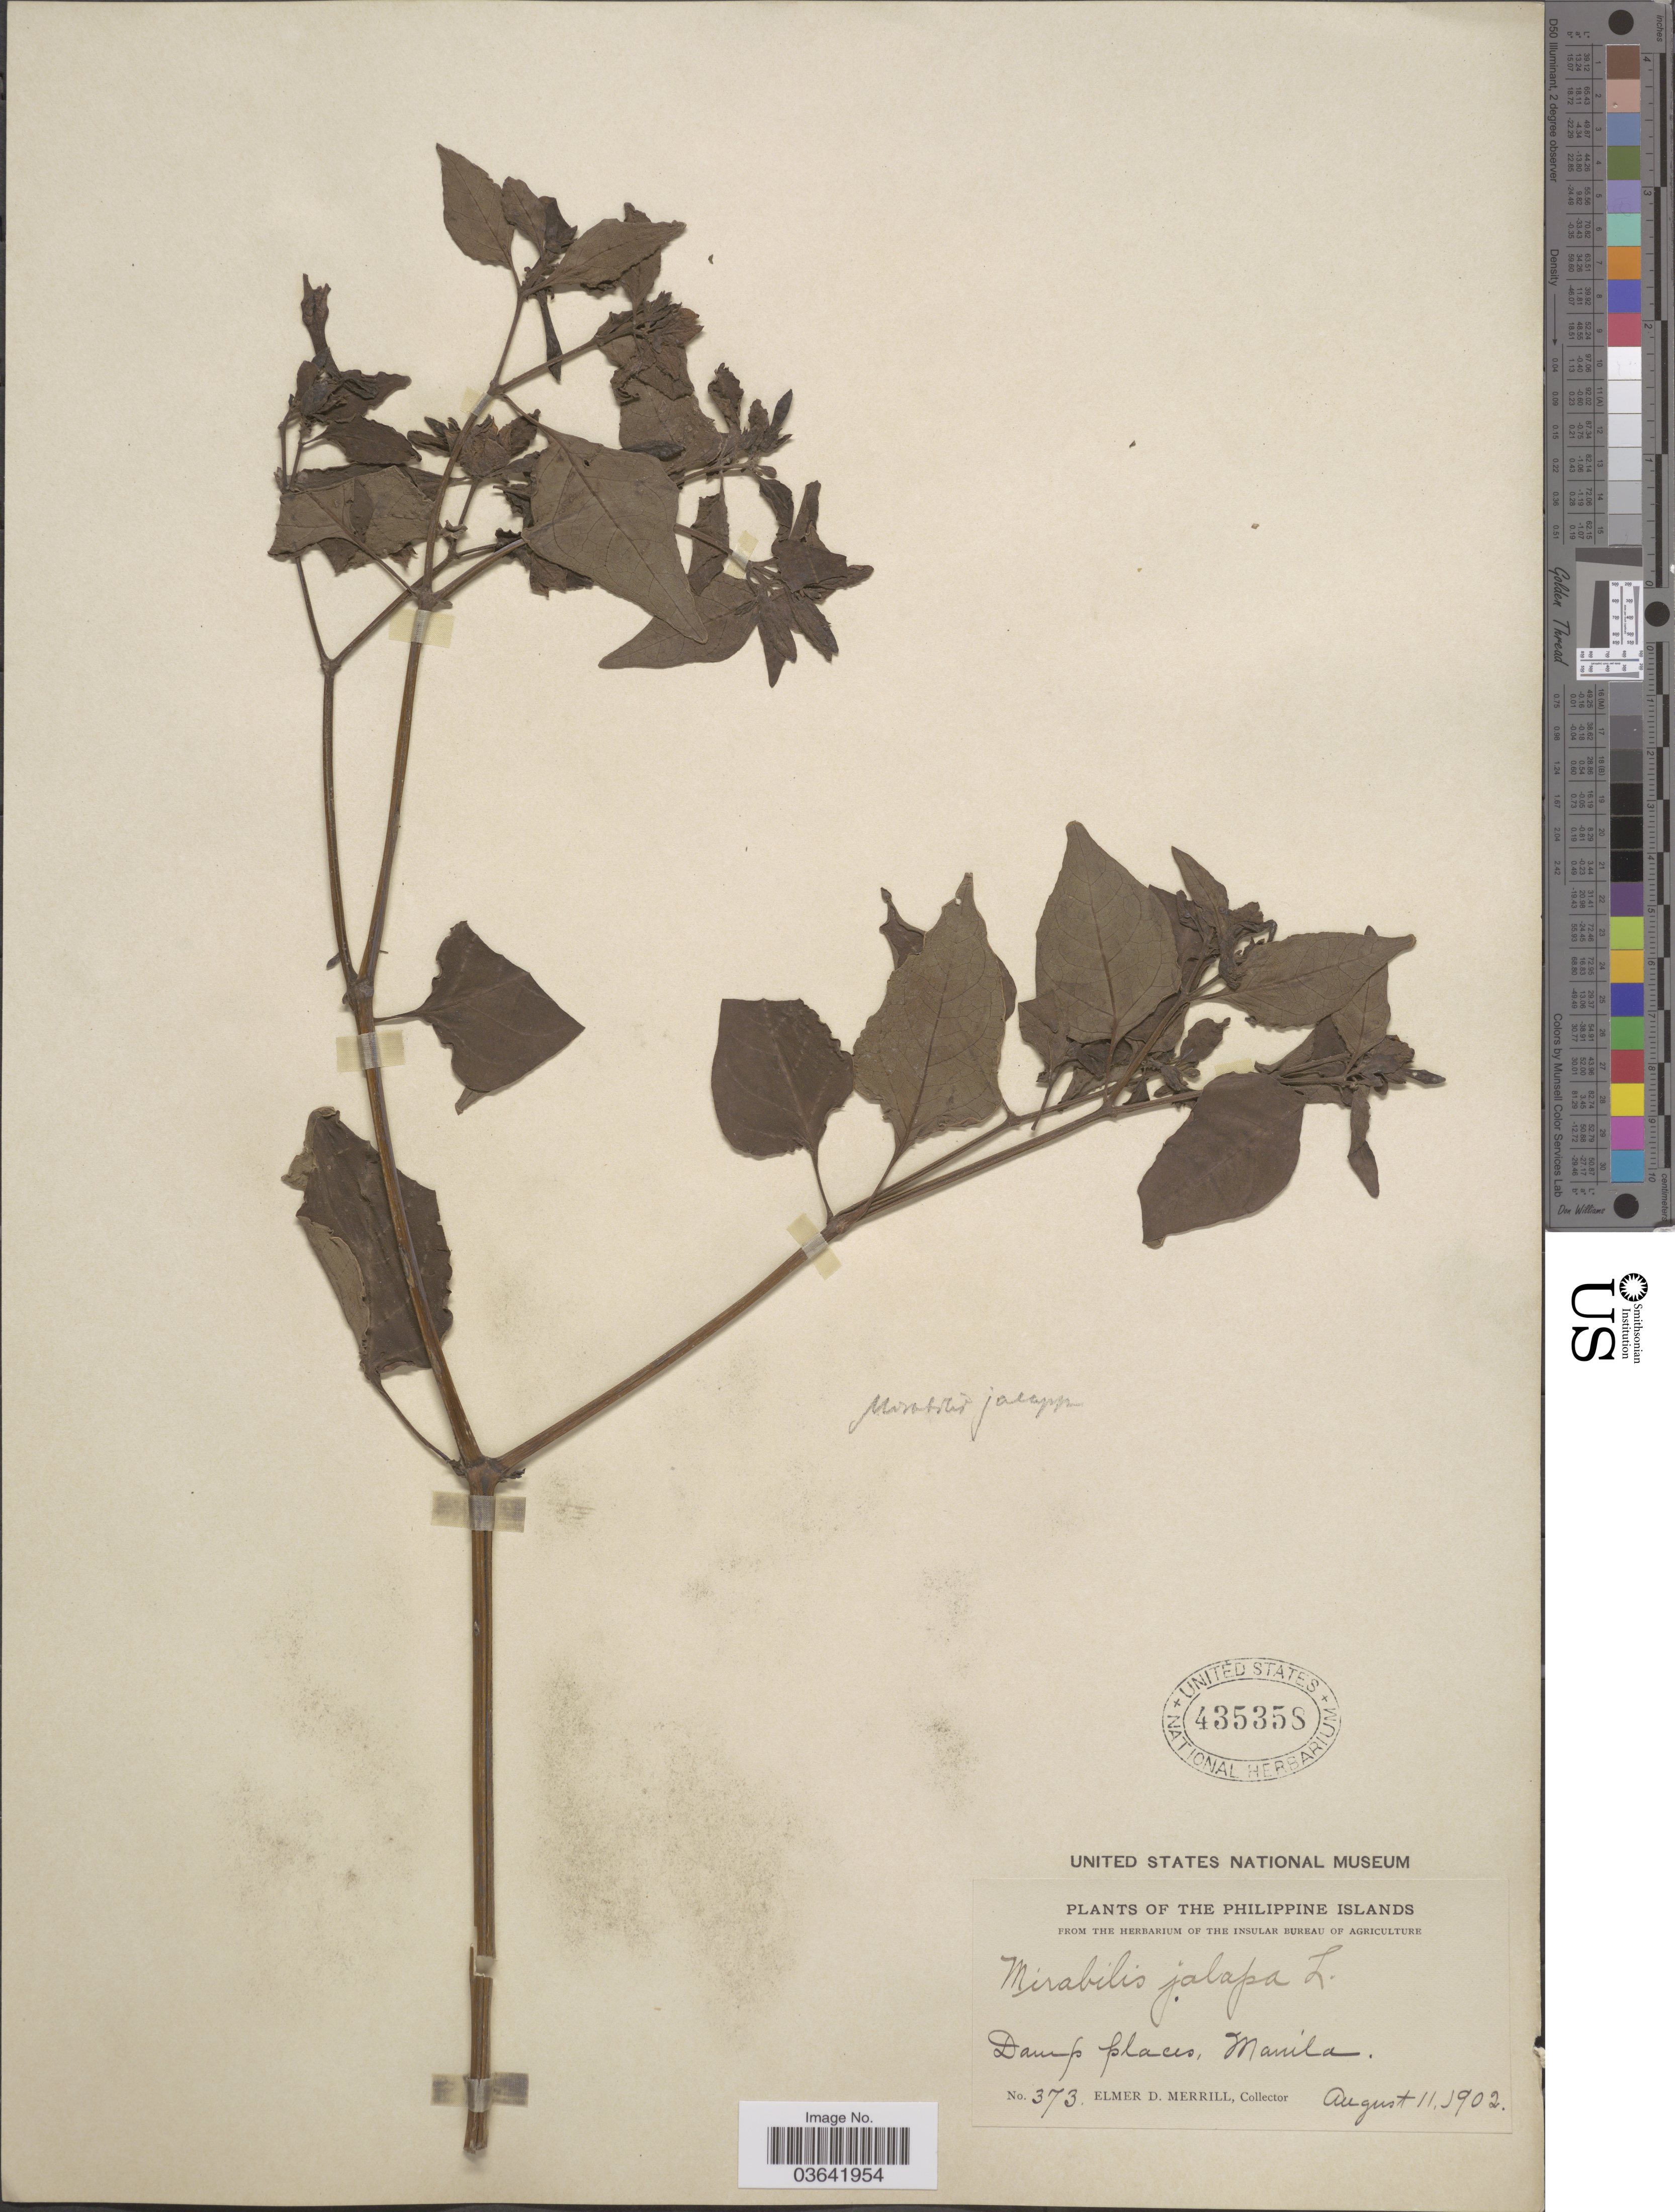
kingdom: Plantae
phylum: Tracheophyta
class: Magnoliopsida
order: Caryophyllales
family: Nyctaginaceae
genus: Mirabilis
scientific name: Mirabilis jalapa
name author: L.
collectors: E. D. Merrill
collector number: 373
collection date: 1902-08-11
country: Philippines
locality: Damp places, Manila.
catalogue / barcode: US 435358